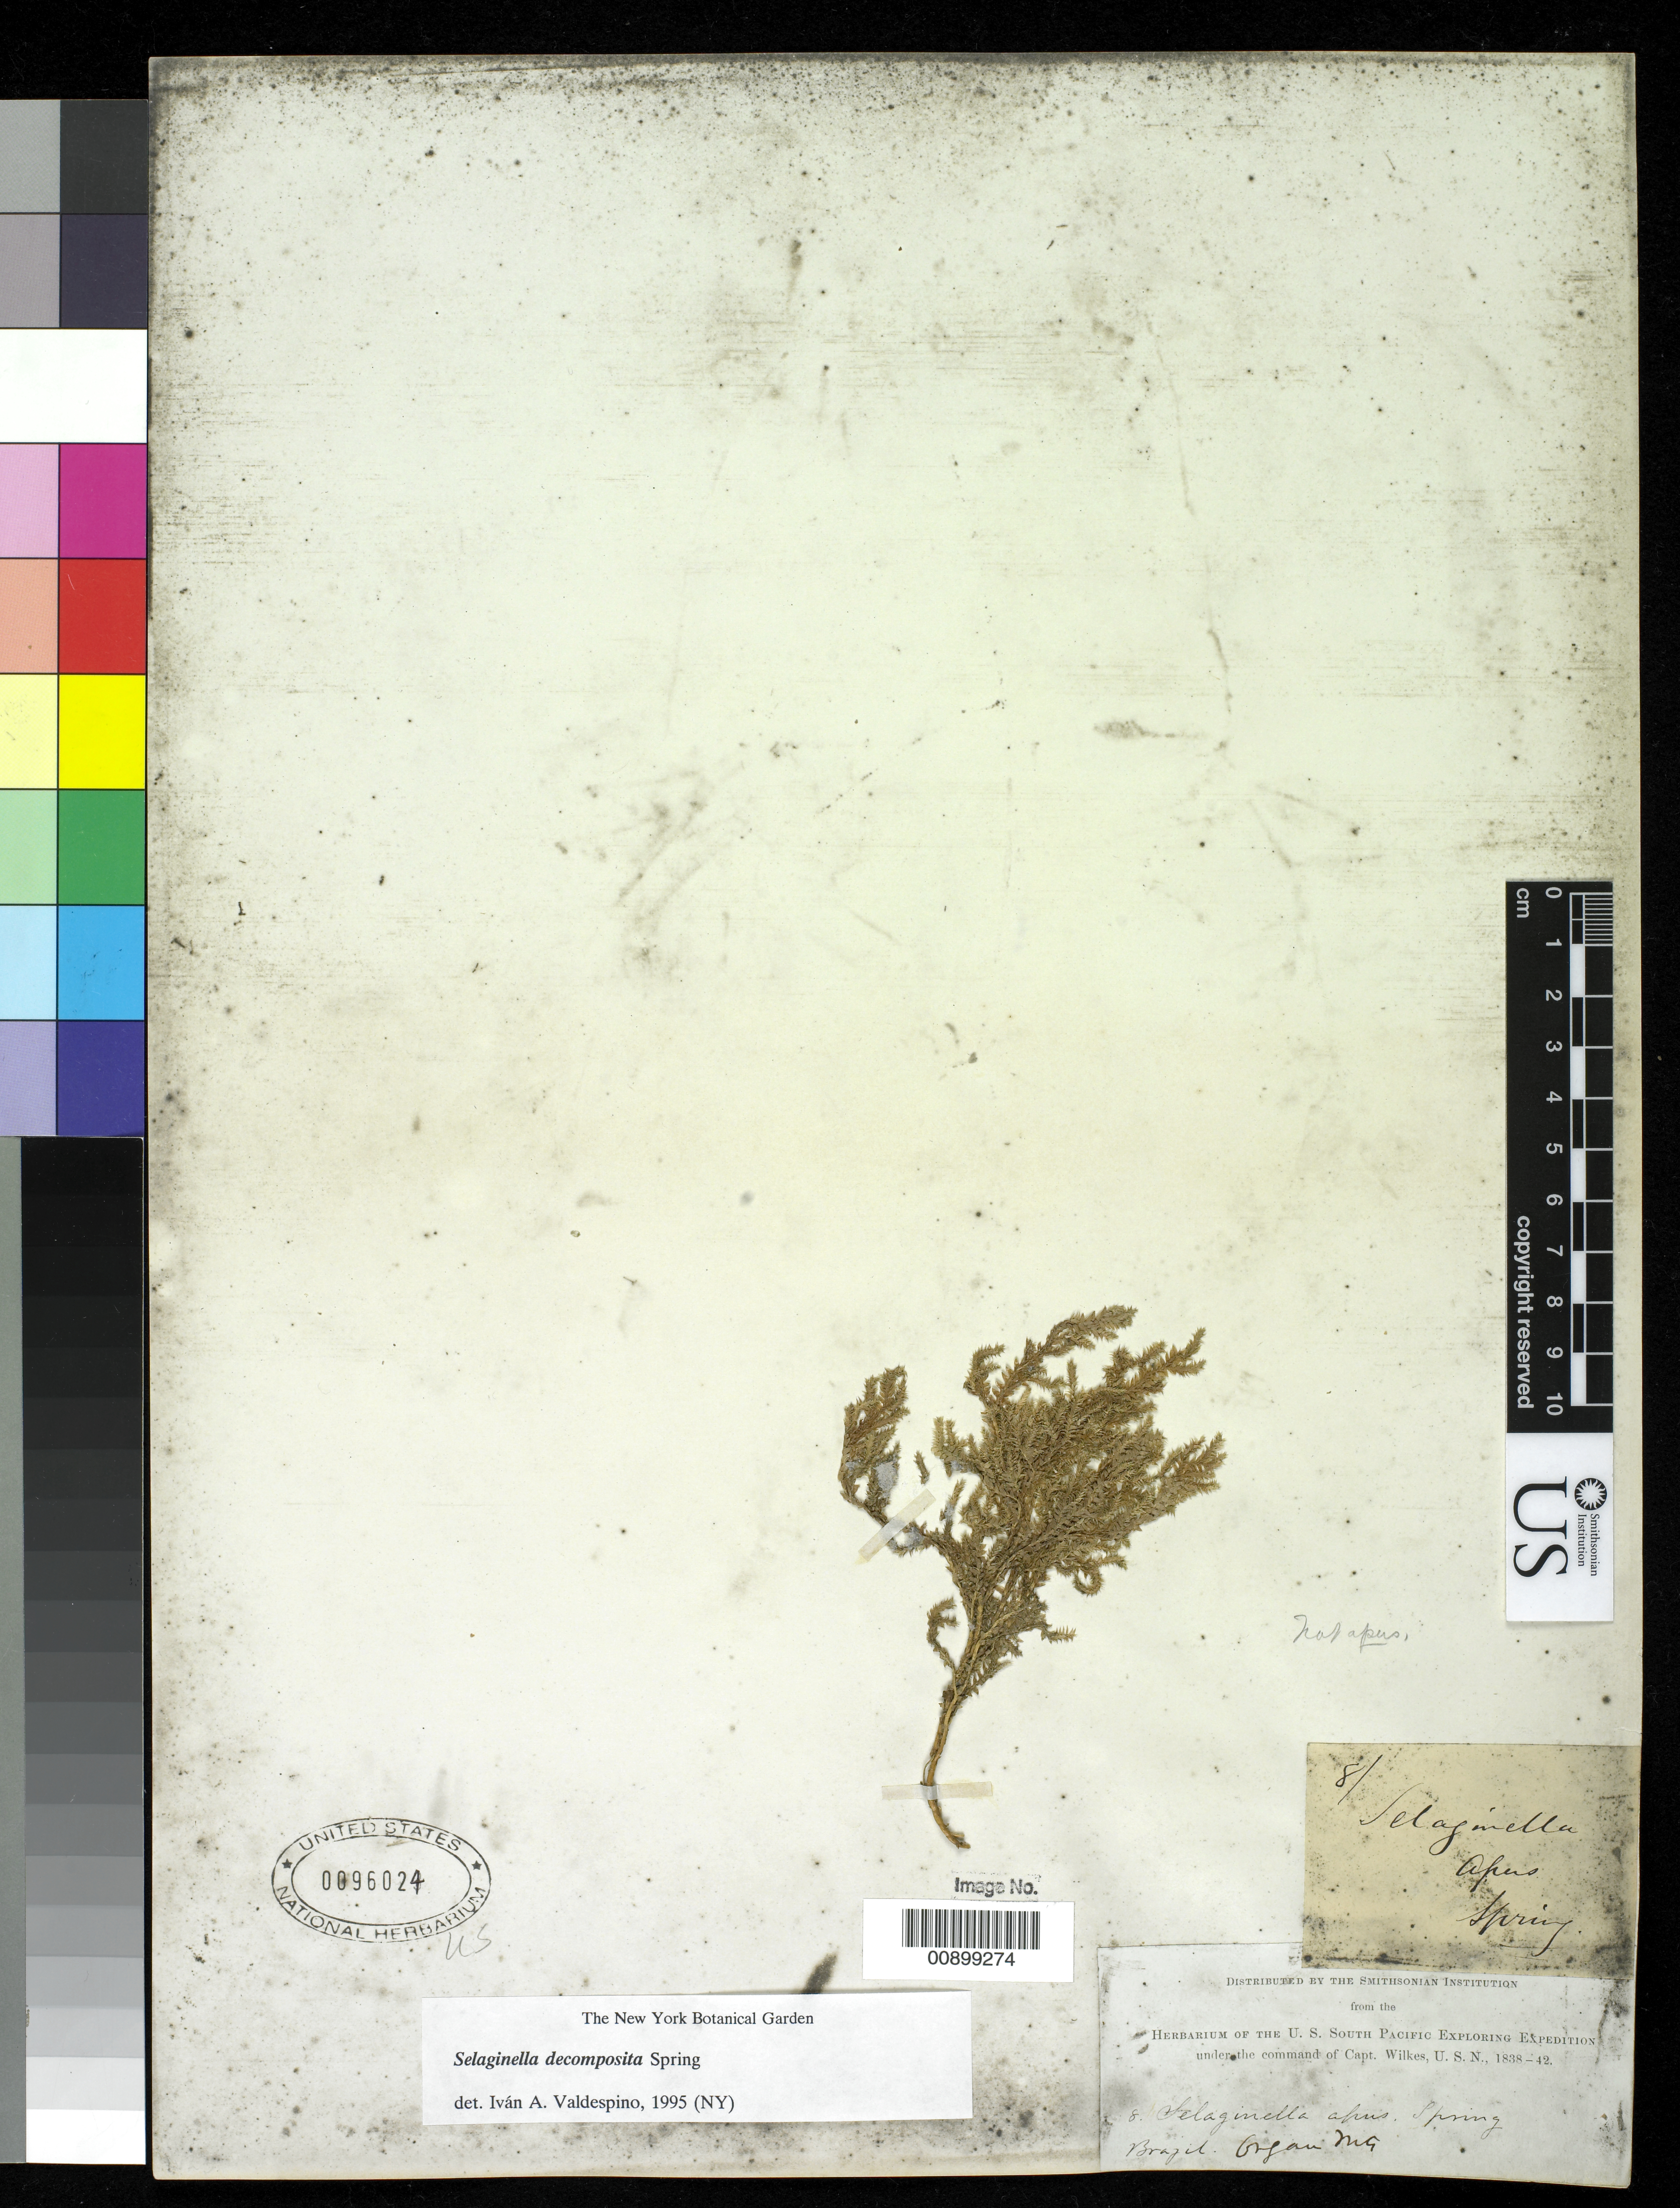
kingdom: Plantae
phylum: Tracheophyta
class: Lycopodiopsida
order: Selaginellales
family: Selaginellaceae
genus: Selaginella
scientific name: Selaginella decomposita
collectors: Wilkes Explor. Exped.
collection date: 1838/1842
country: Brazil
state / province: Rio de Janeiro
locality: Organ Mountains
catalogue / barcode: US 96024